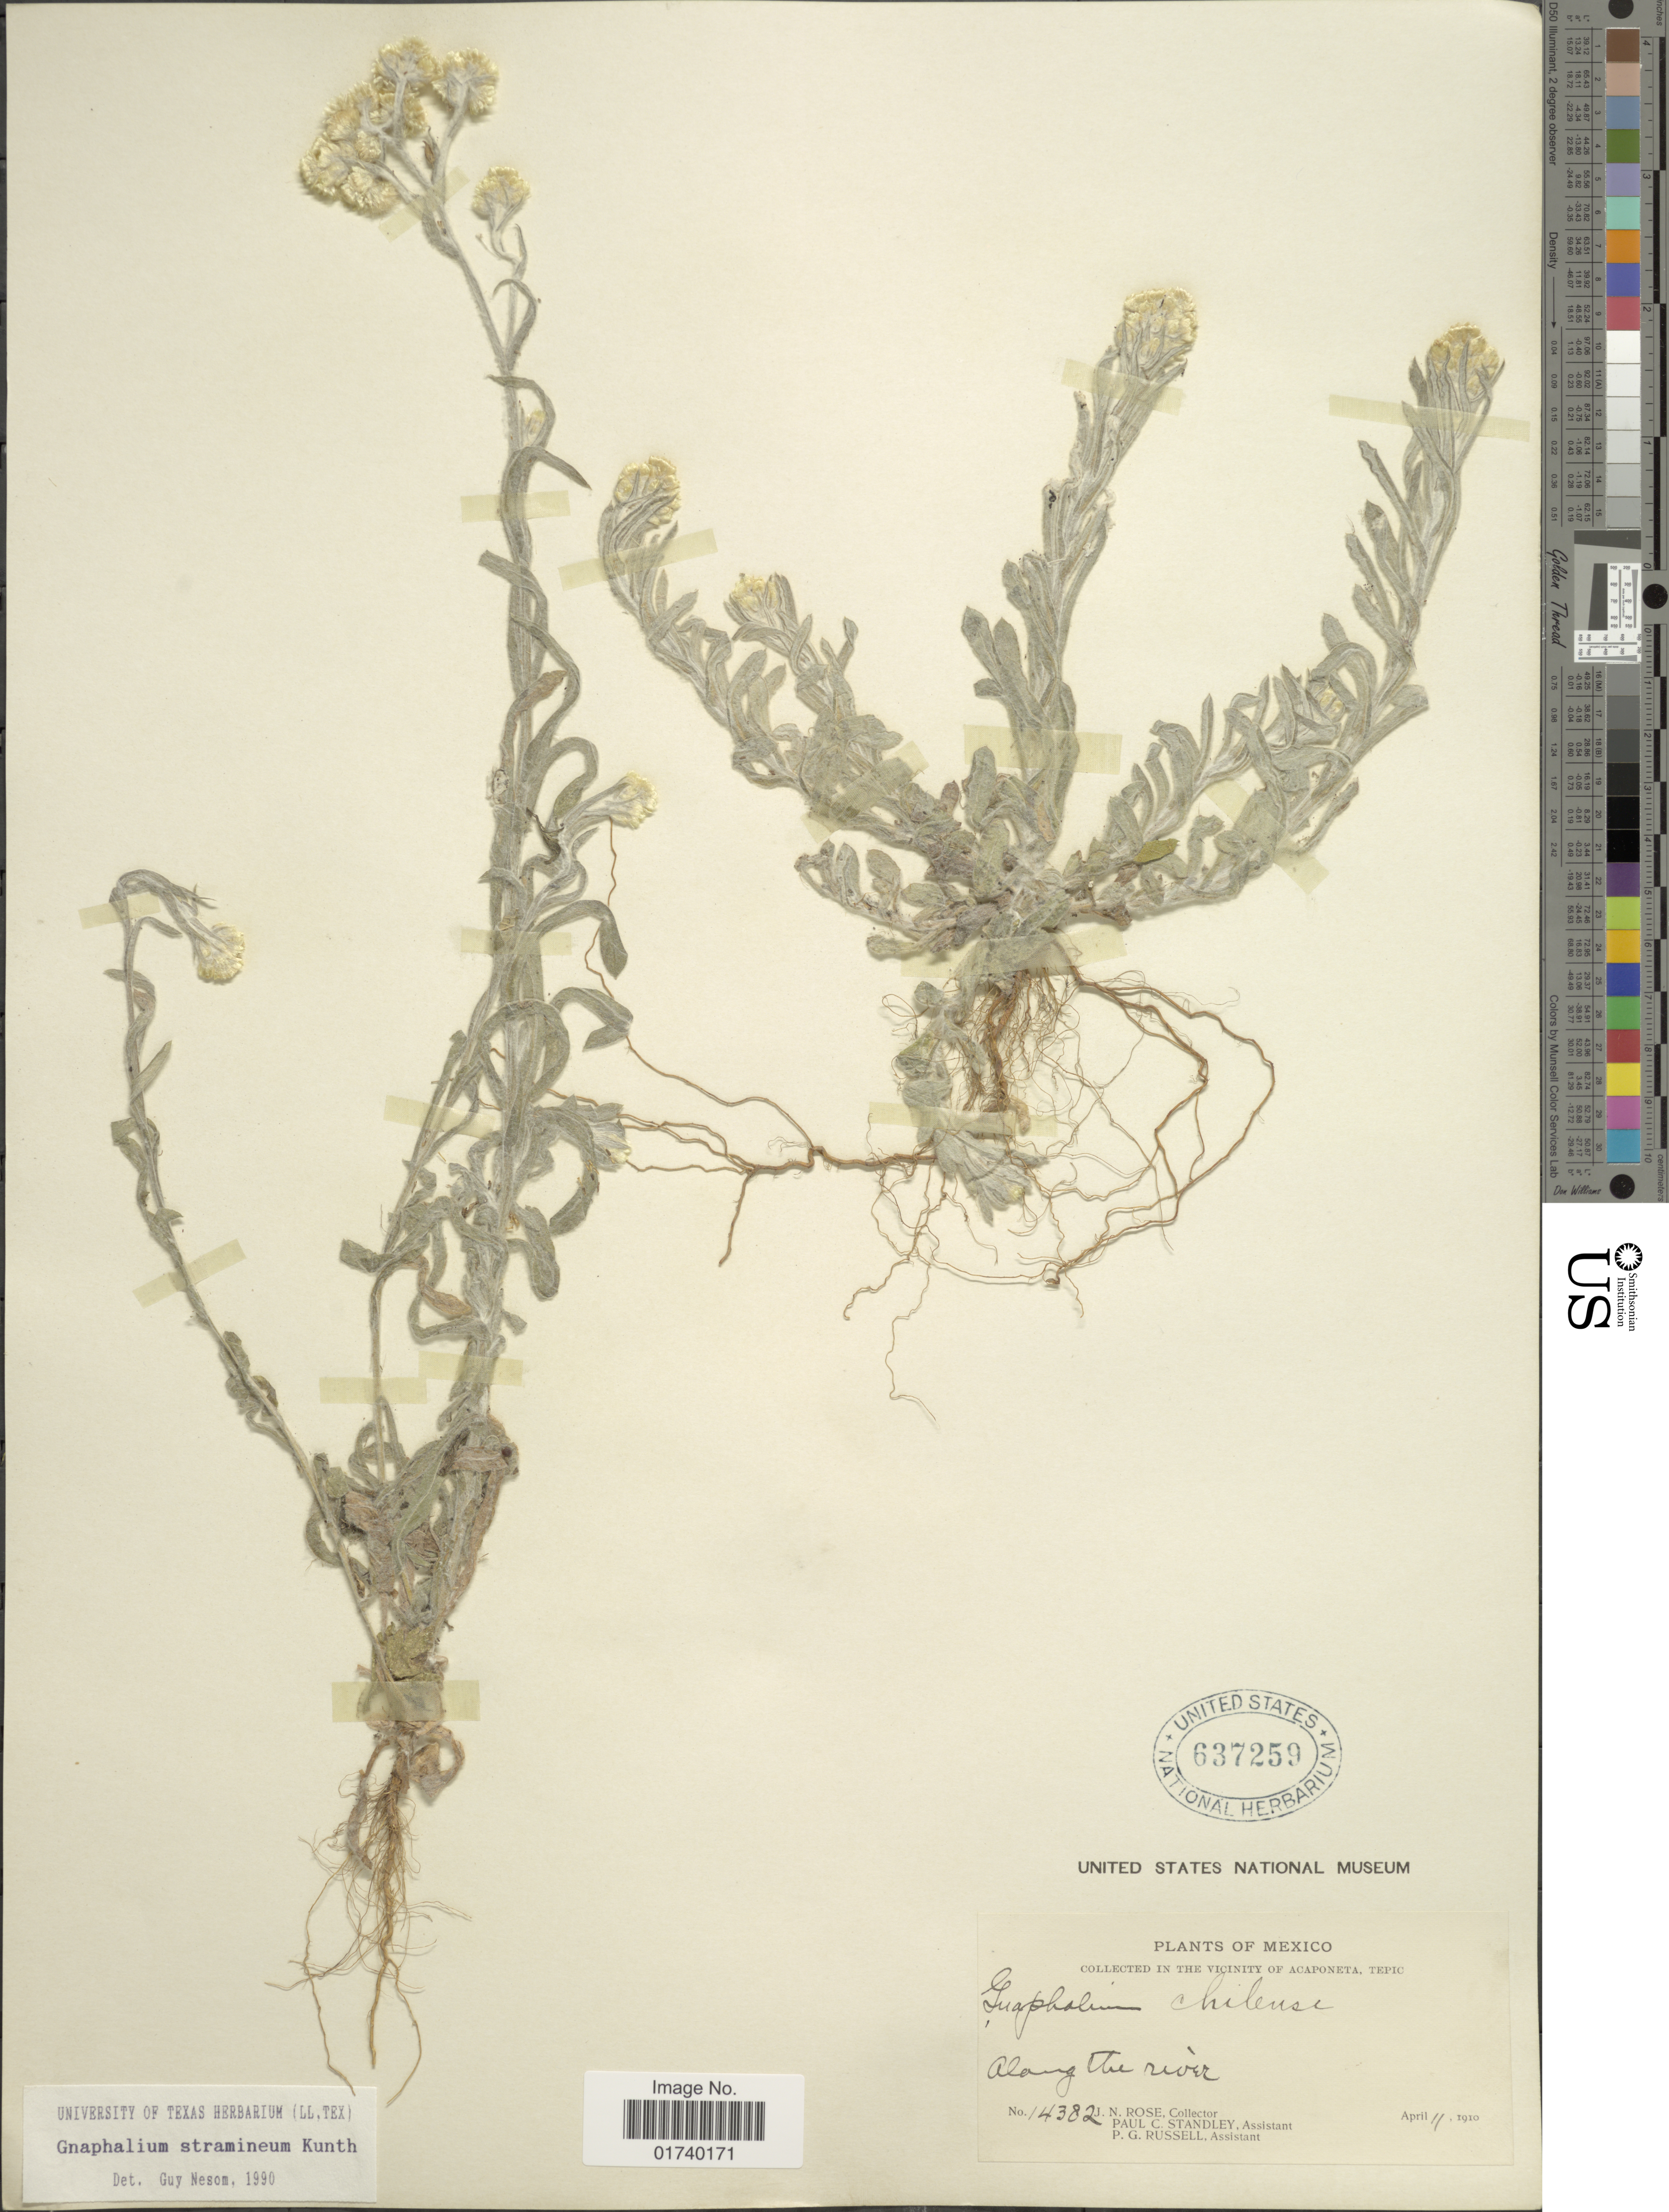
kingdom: Plantae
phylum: Tracheophyta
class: Magnoliopsida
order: Asterales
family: Asteraceae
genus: Pseudognaphalium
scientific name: Pseudognaphalium stramineum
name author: (Kunth) Anderb.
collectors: J. N. Rose, P. C. Standley & P. G. Russell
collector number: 14382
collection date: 1910-04-11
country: Mexico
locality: The vicinity of Acaponeta, Tepic, along the river.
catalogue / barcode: US 637259